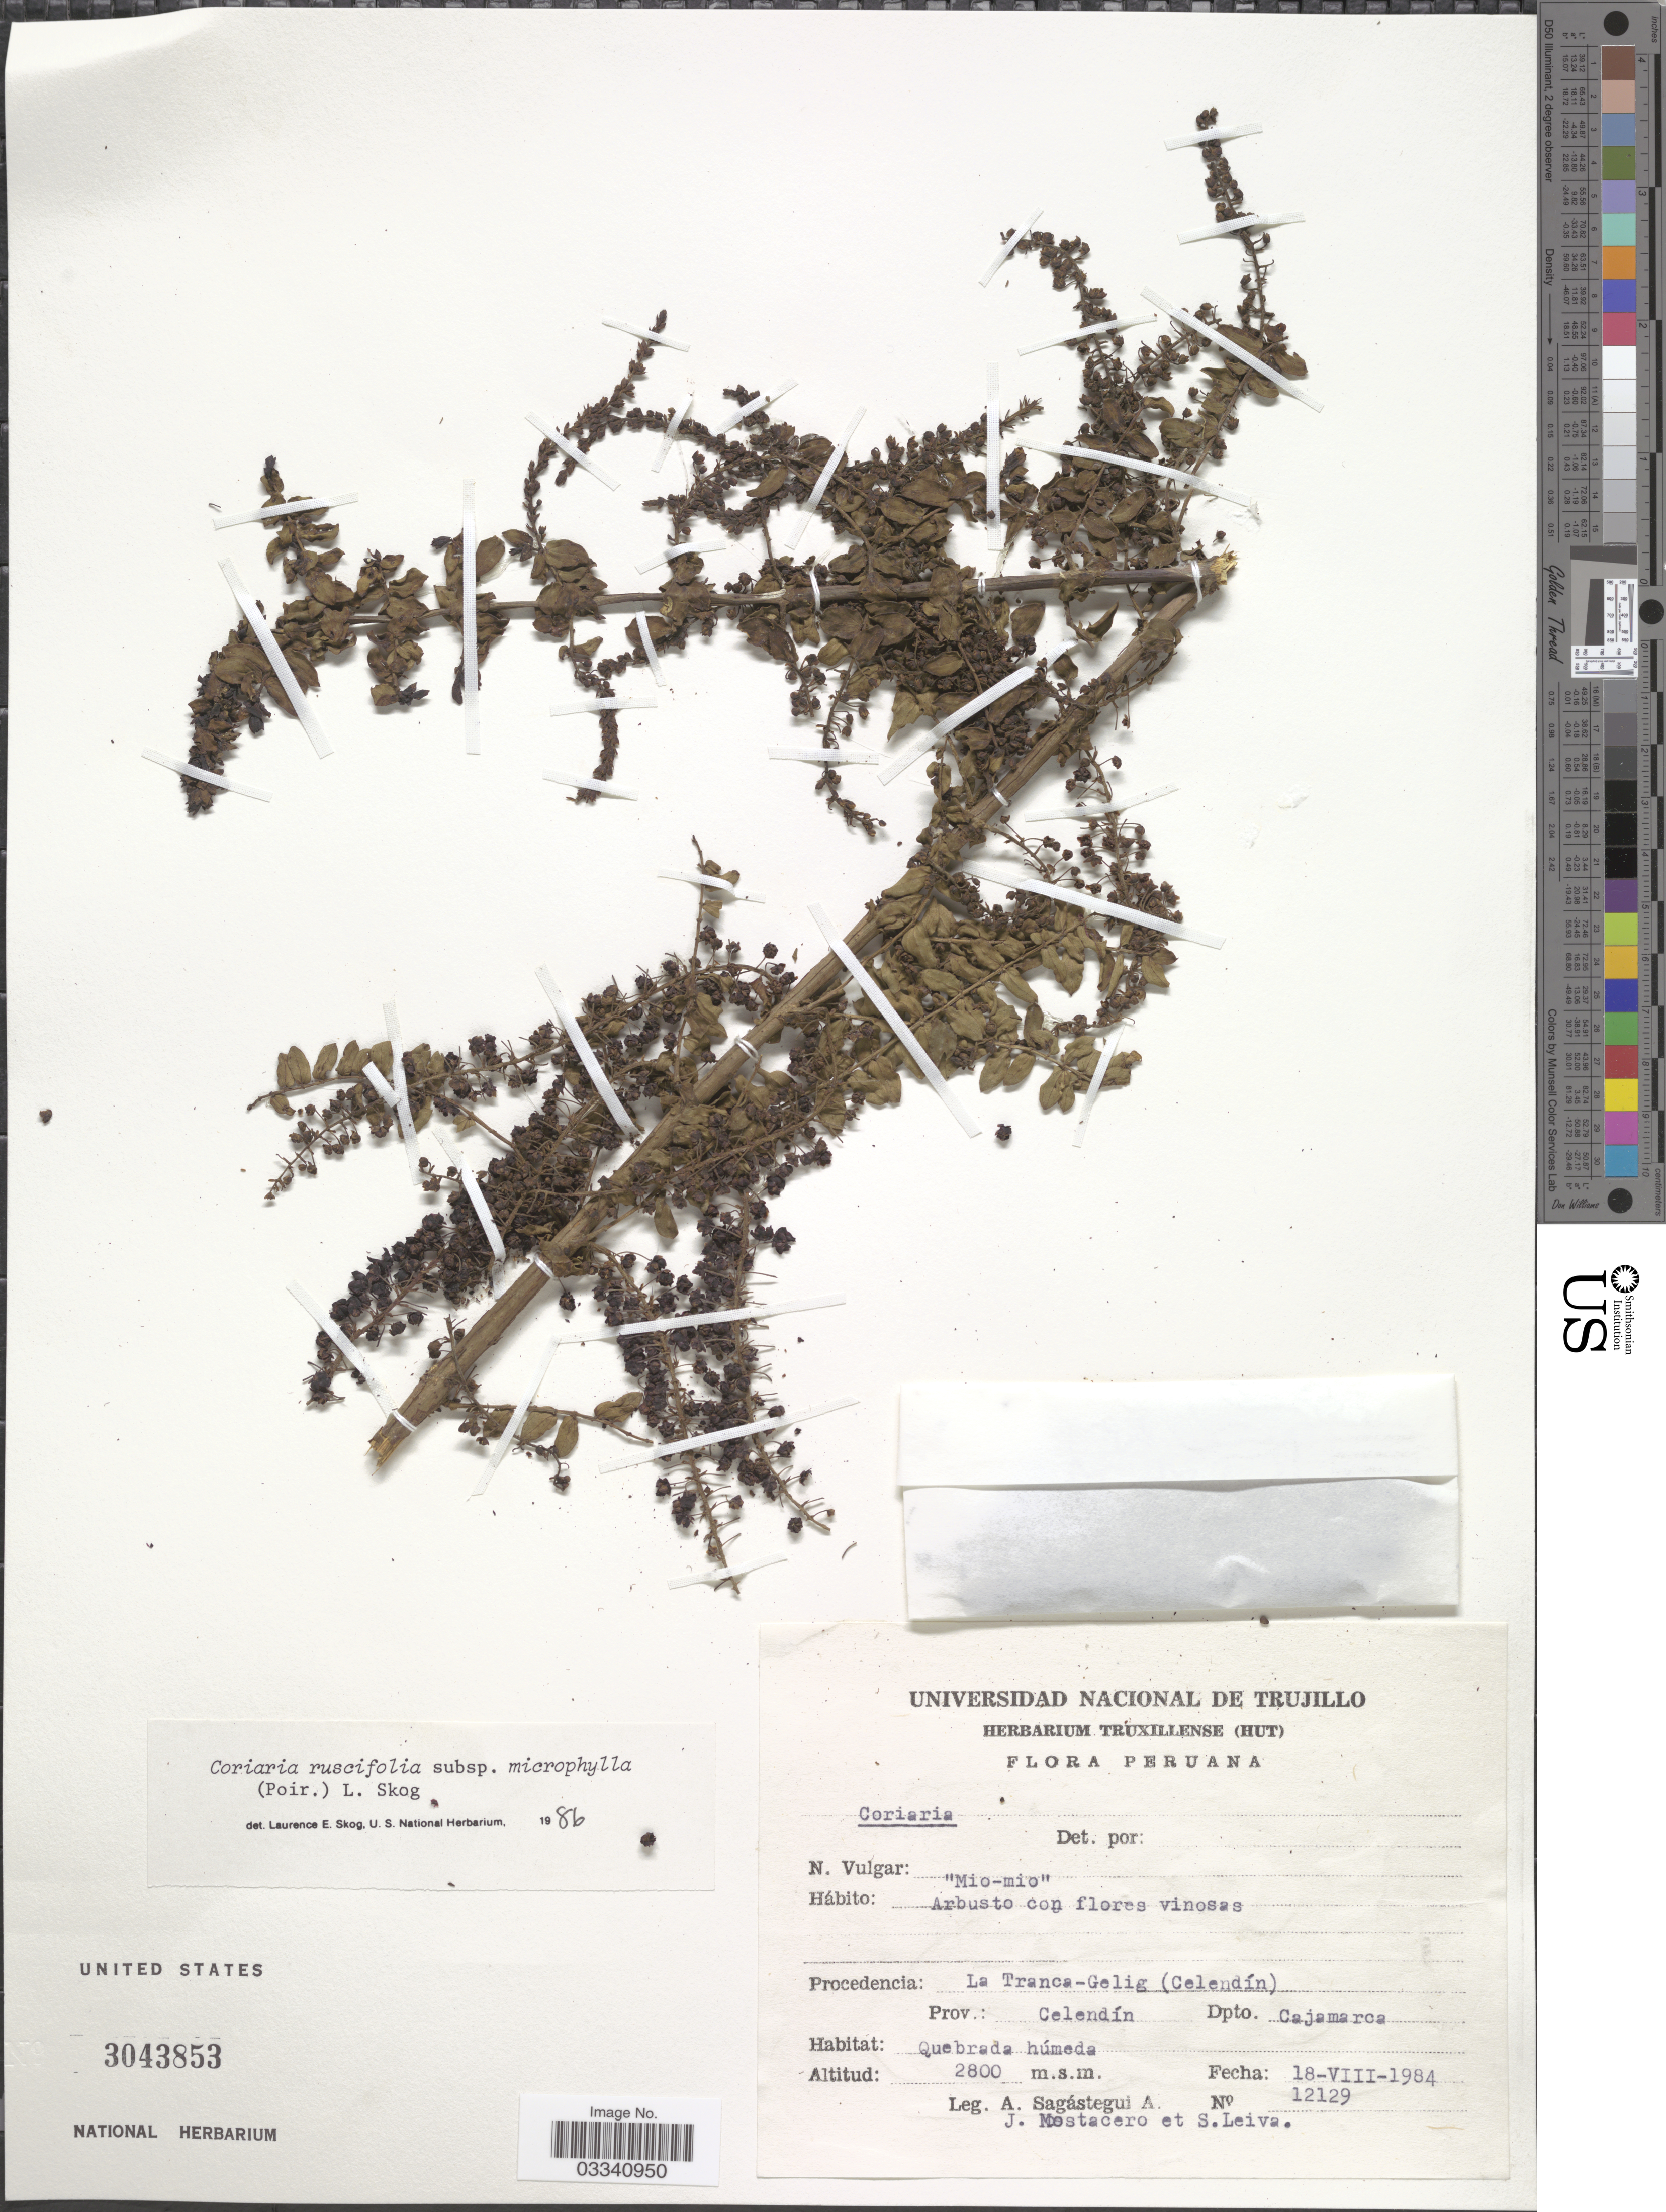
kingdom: Plantae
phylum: Tracheophyta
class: Magnoliopsida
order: Cucurbitales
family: Coriariaceae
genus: Coriaria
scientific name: Coriaria ruscifolia subsp. microphylla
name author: (Poir.) L.E. Skog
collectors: A. Sagástegui A., J. Mostacero & S. Leiva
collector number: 12129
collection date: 1984-08-18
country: Peru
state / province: Cajamarca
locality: Procedencia: La Tranca-Gelig (Celendín), Prov.: Celendín, Dpto. Cajamarca.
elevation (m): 2800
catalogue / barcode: US 3043853